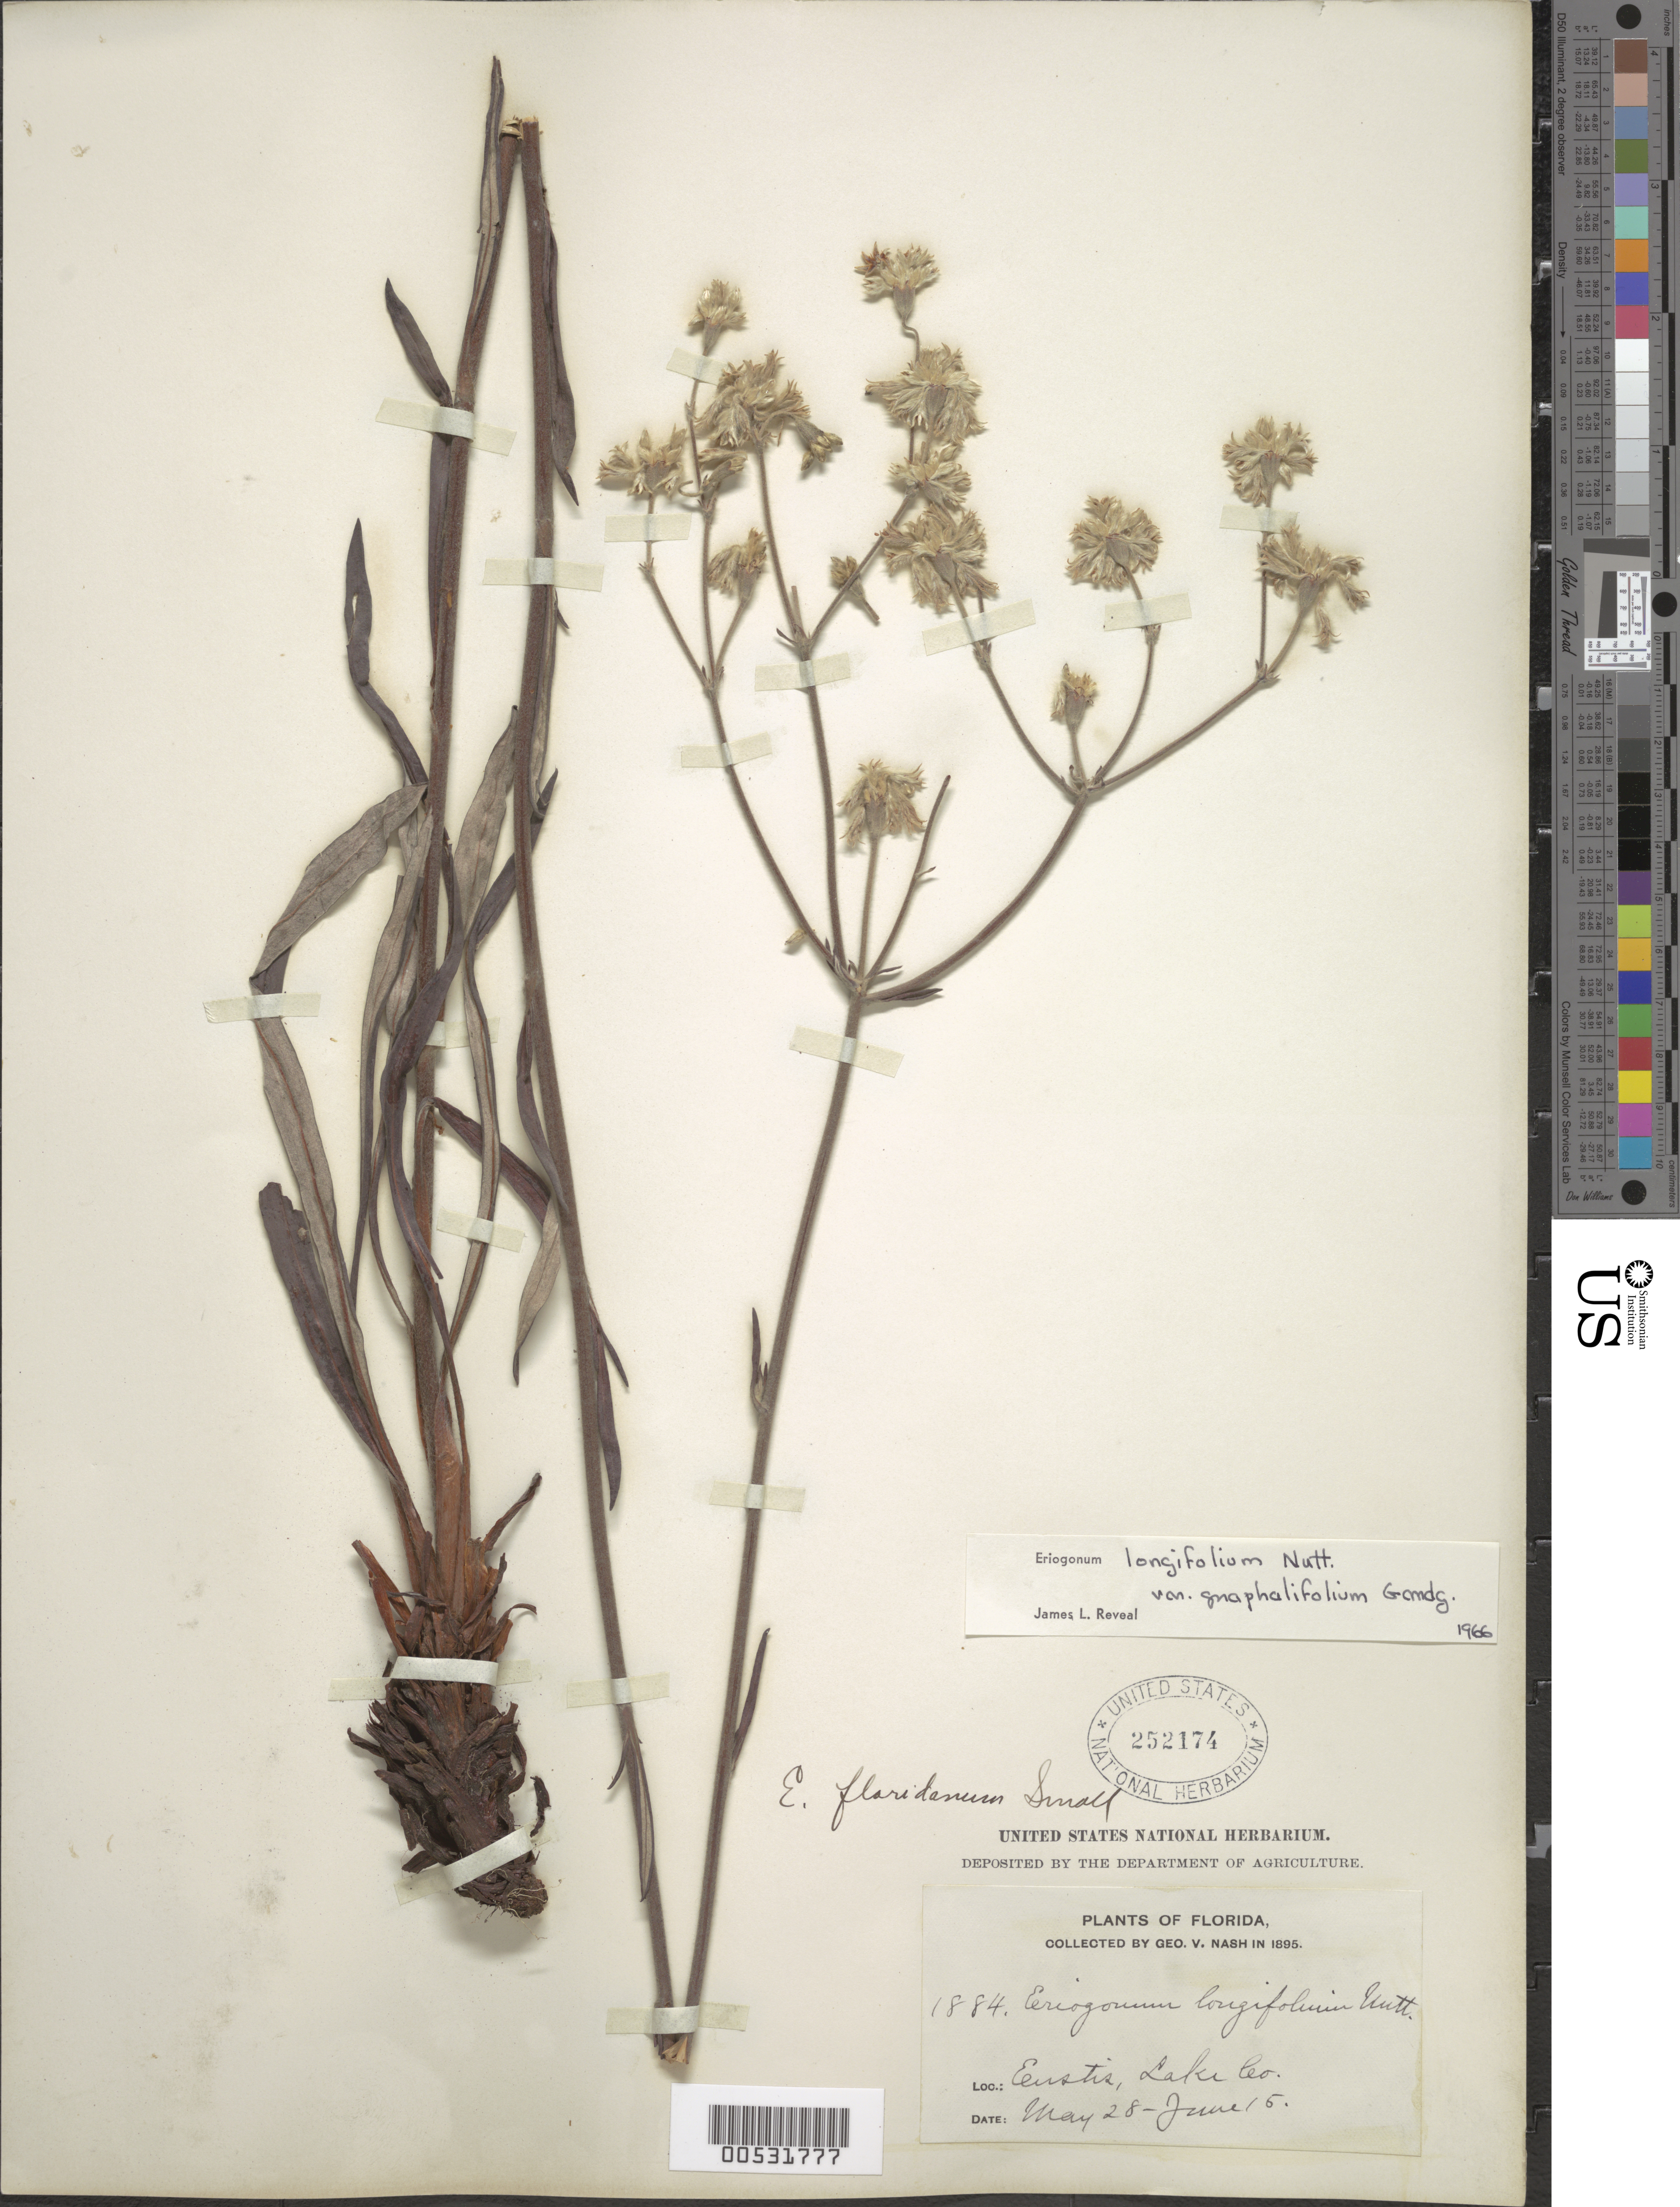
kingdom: Plantae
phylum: Tracheophyta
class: Magnoliopsida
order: Caryophyllales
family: Polygonaceae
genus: Eriogonum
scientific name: Eriogonum longifolium var. gnaphalifolium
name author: Gand.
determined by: Reveal, J. L.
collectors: G. V. Nash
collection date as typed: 28 May 1895 to 15 Jun 1895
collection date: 1895-05-28/1895-06-15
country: United States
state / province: Florida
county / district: Lake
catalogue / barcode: US 252174